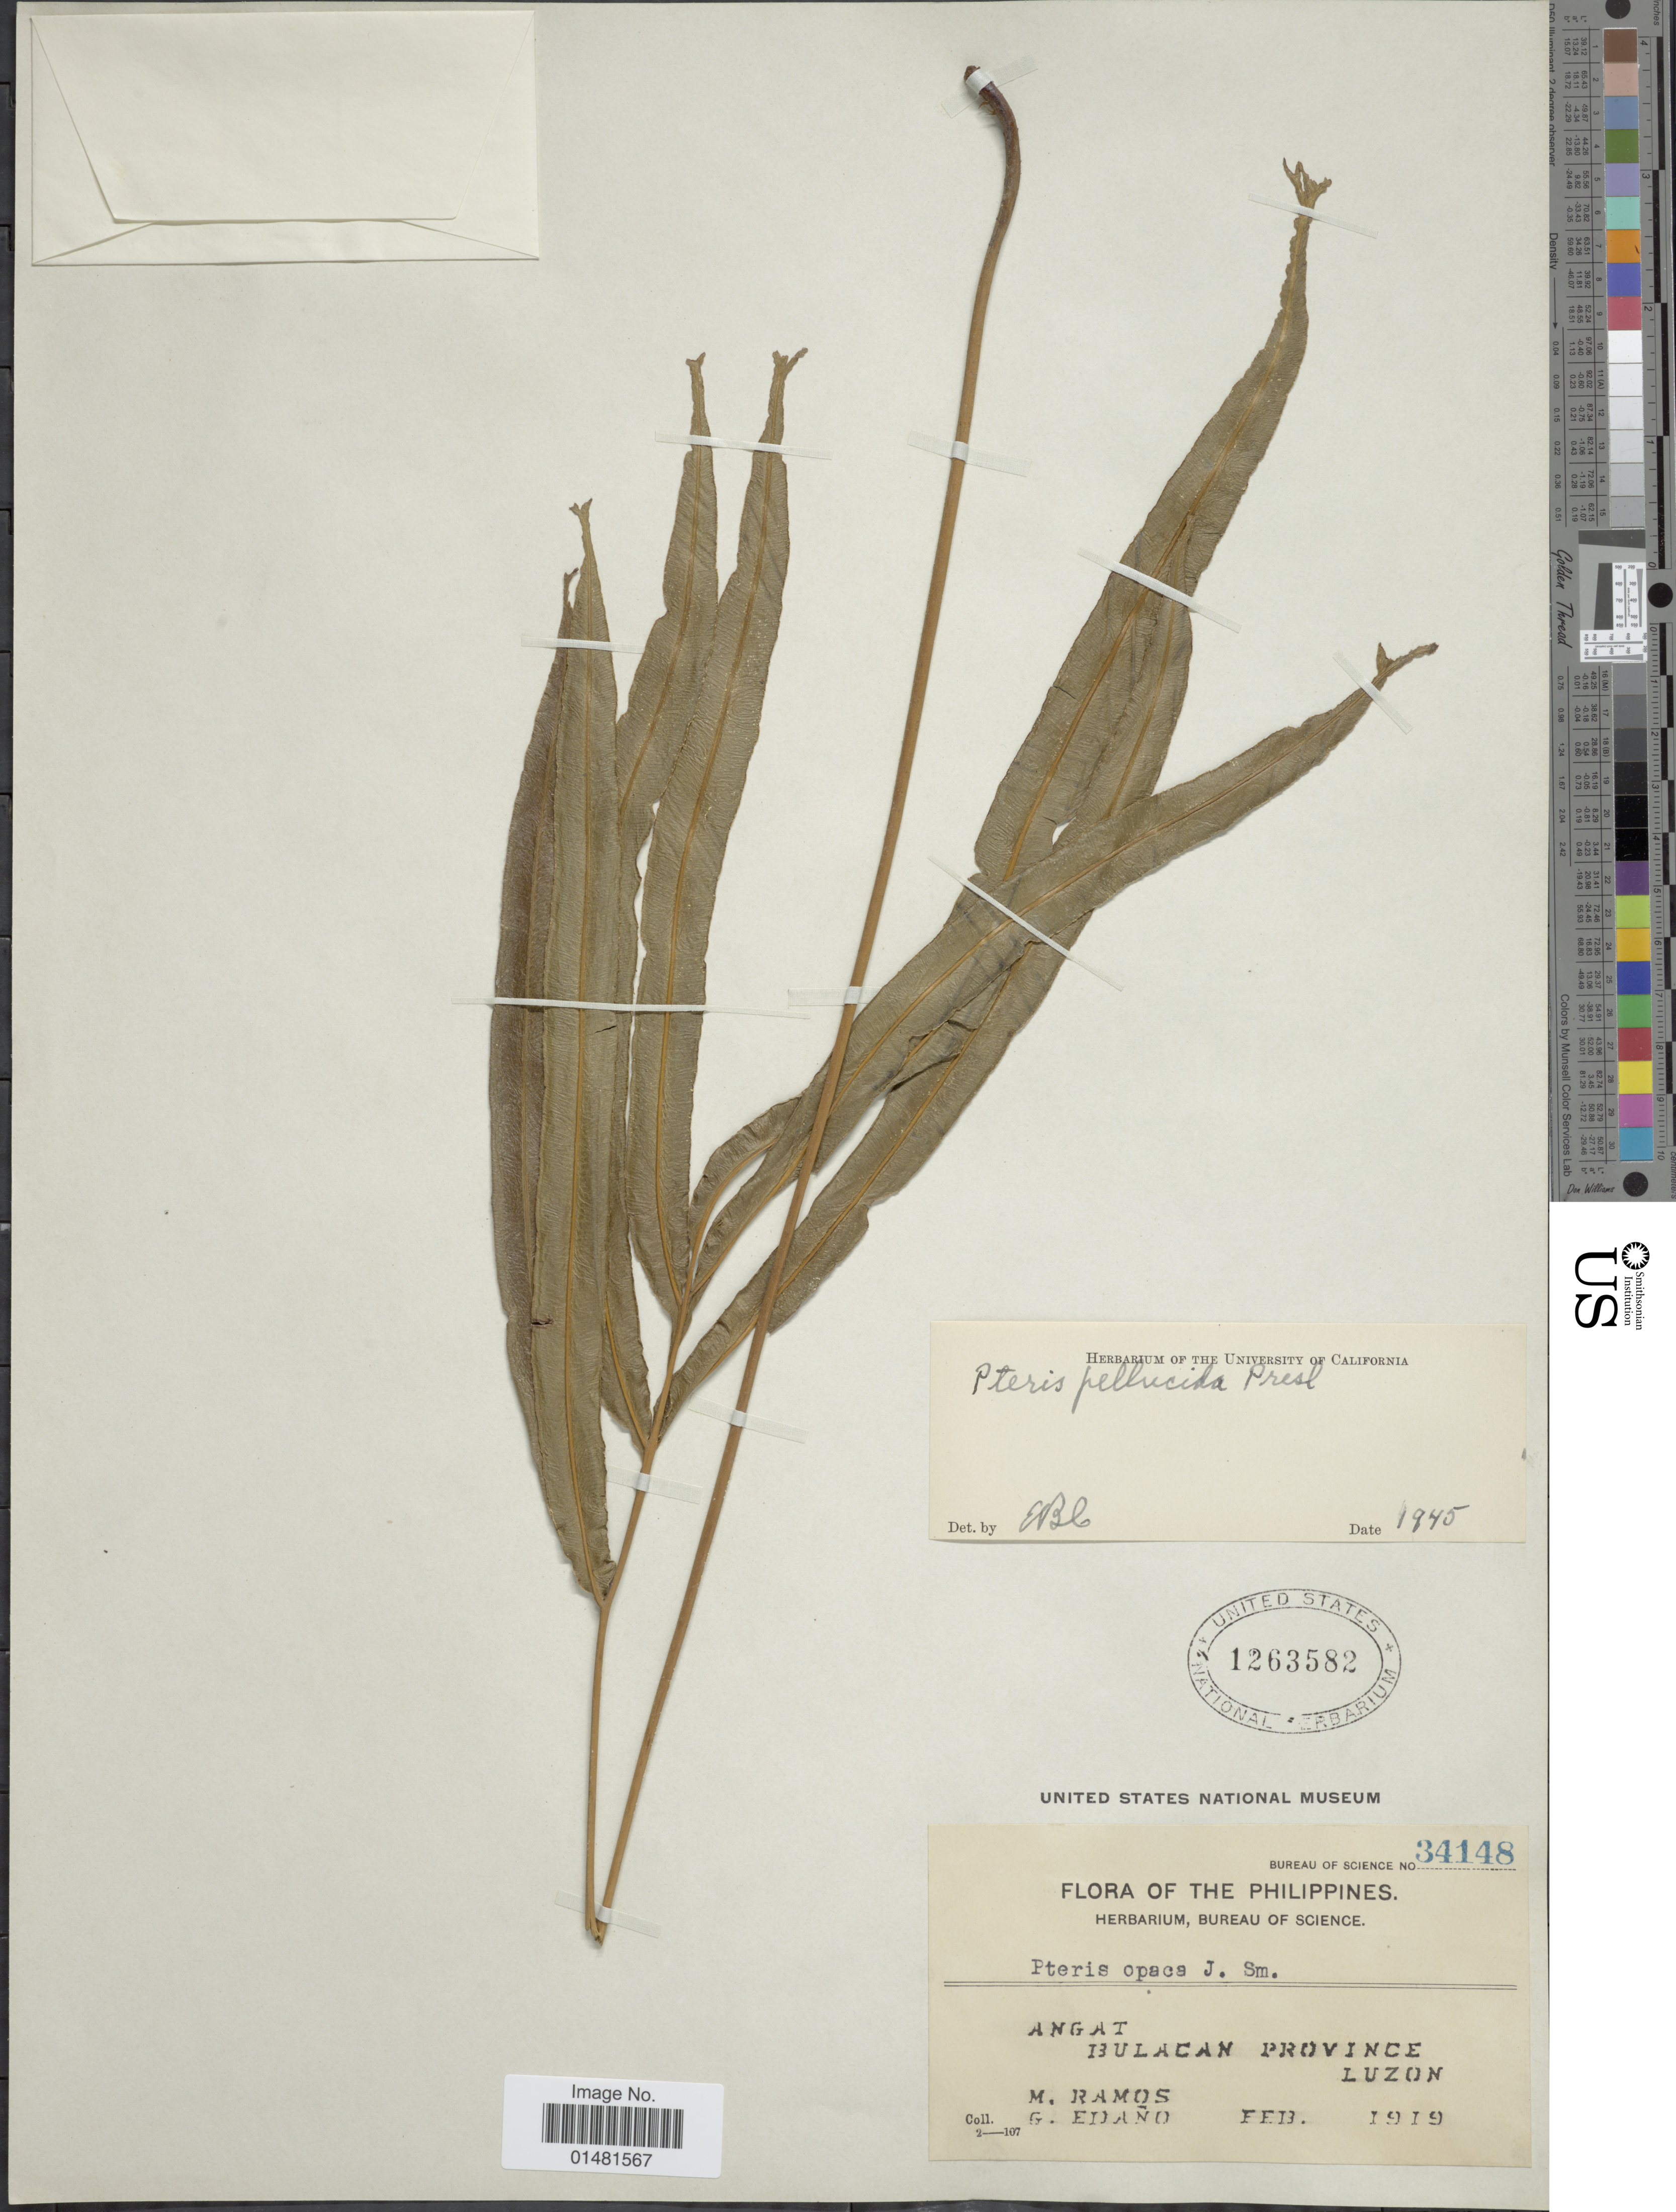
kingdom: Plantae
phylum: Tracheophyta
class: Polypodiopsida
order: Polypodiales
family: Pteridaceae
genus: Pteris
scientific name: Pteris elmeri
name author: Christ ex Copel.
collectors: M. Ramos & G. Edaño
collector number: Bureau of Science 34148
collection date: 1919-02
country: Philippines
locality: Angat, Bulacan Province, Luzon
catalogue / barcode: US 1263582